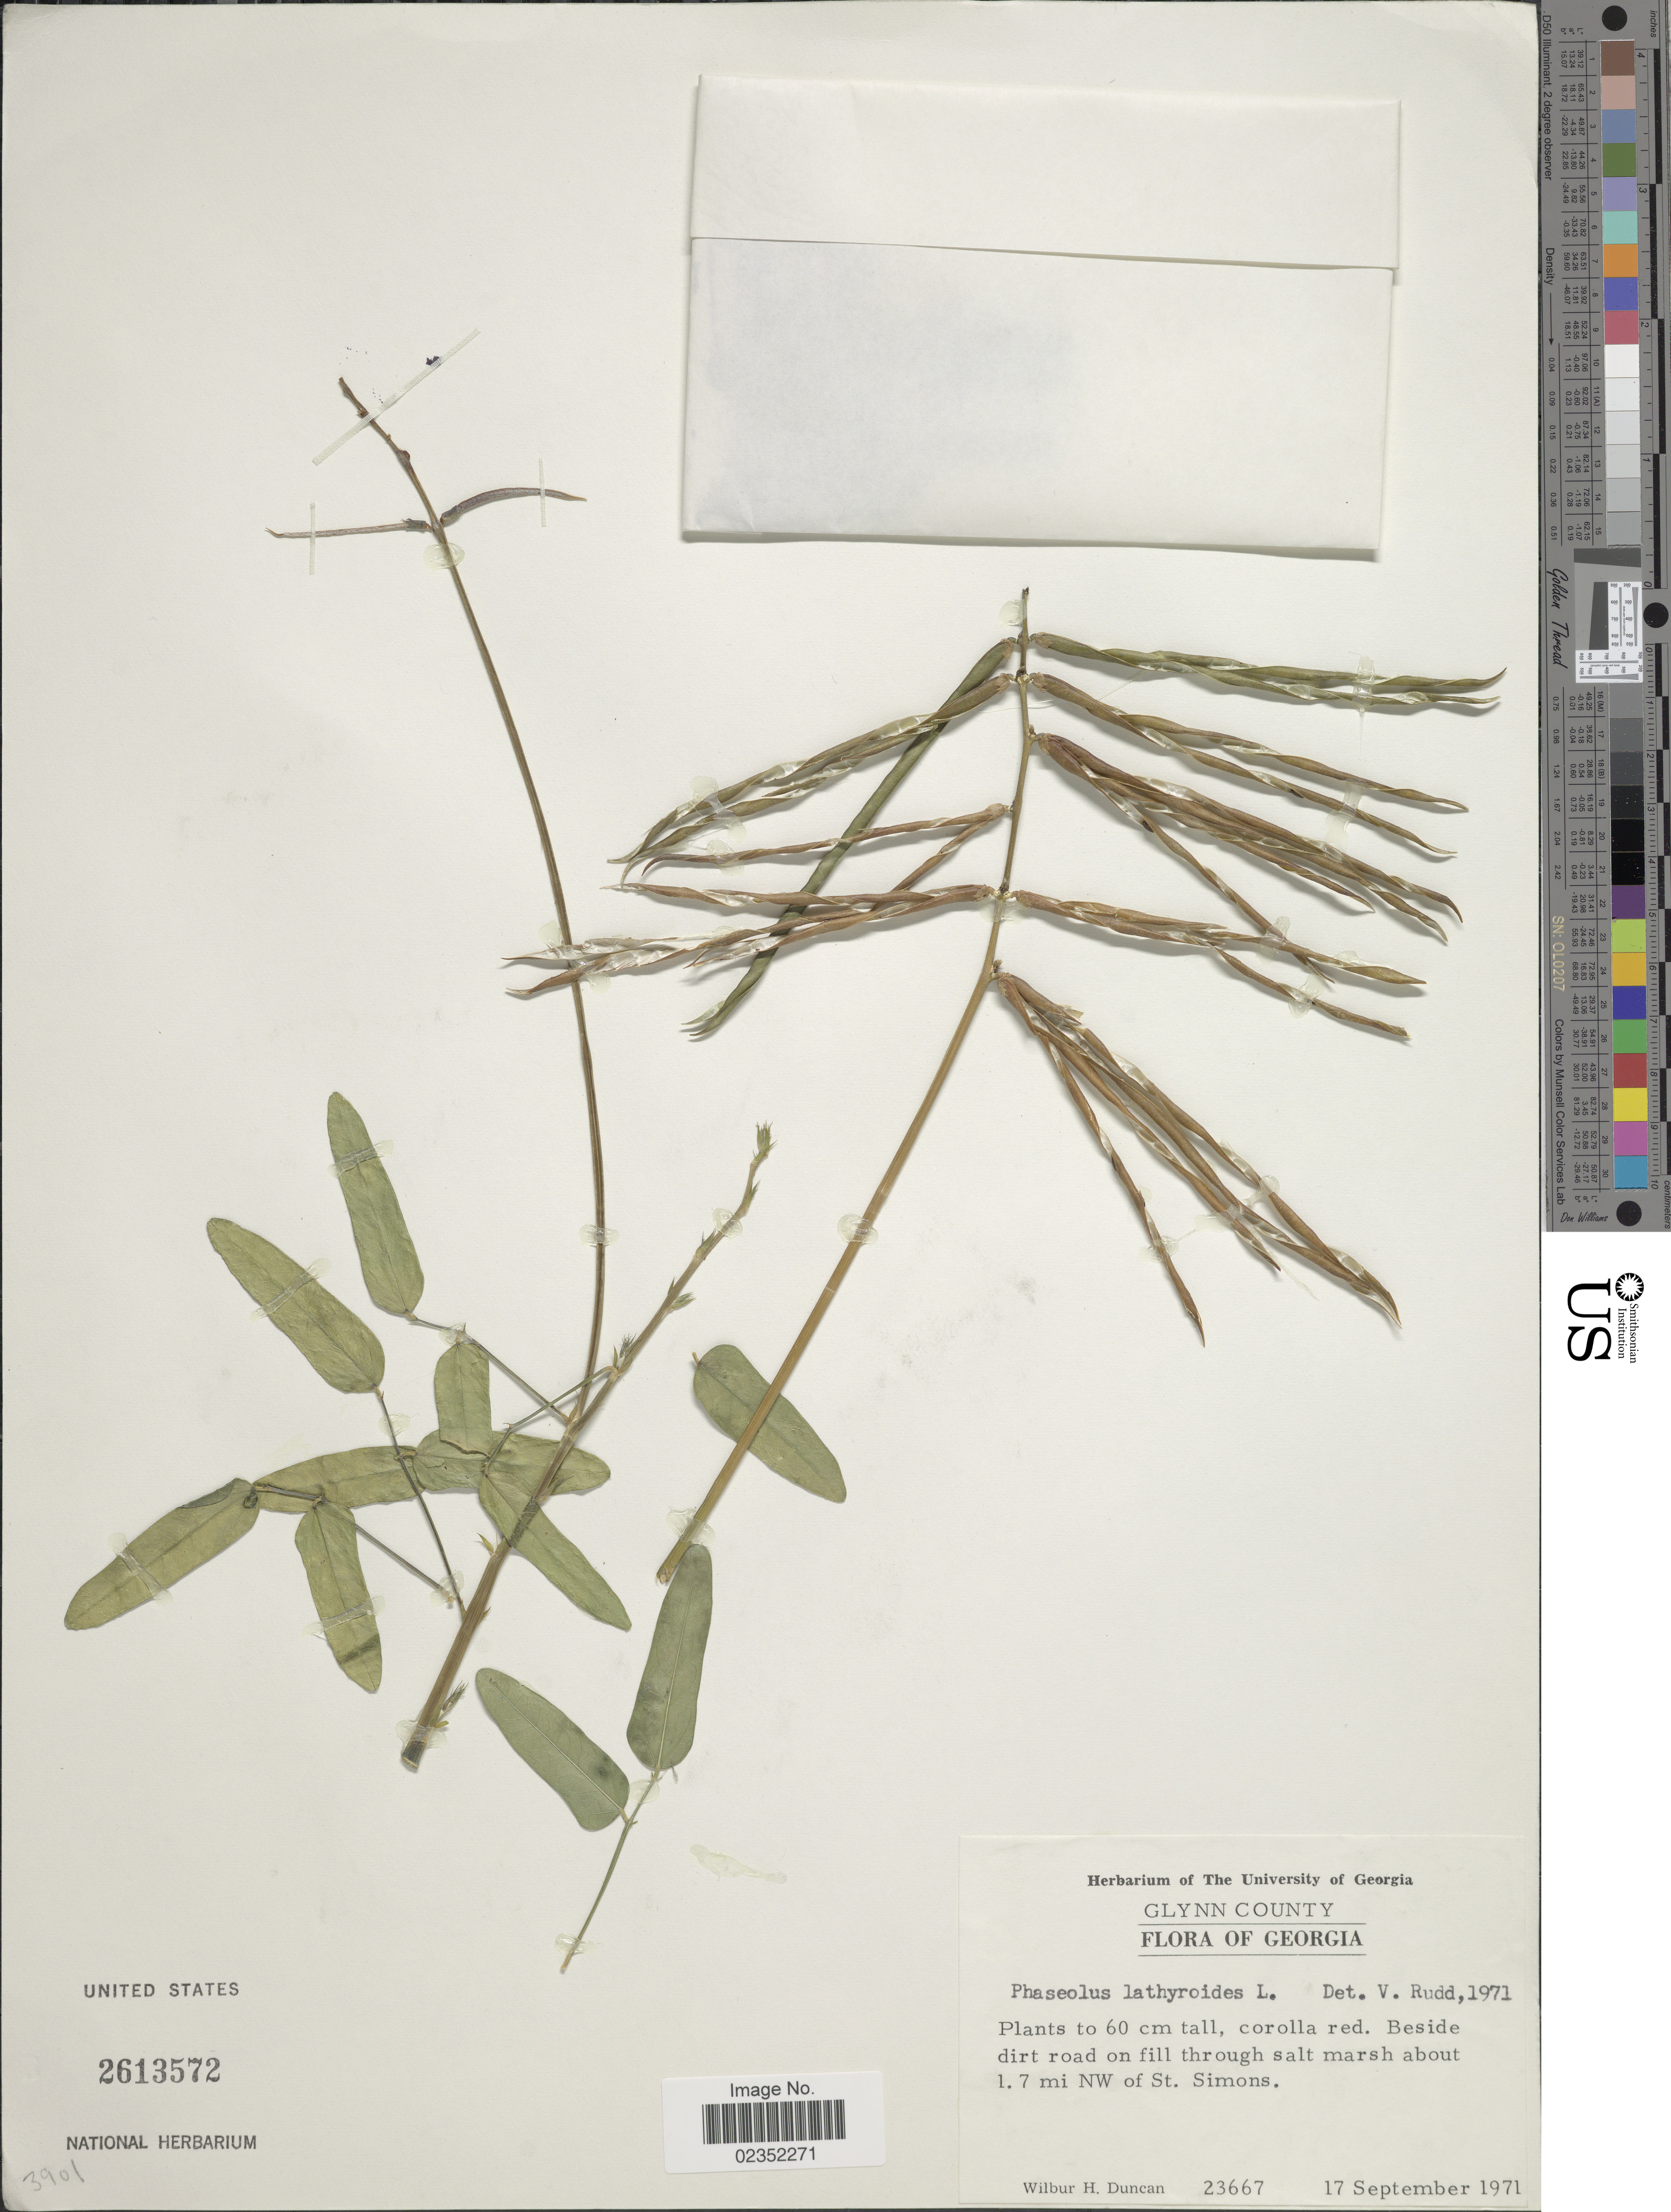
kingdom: Plantae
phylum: Tracheophyta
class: Magnoliopsida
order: Fabales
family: Fabaceae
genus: Macroptilium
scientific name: Macroptilium lathyroides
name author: (L.) Urb.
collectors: W. H. Duncan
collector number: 23667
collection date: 1971-09-17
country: United States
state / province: Georgia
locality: Glynn County. Georgia. Beside dirt road on fill through salt marsh about 1.7 mi NW of St. Simons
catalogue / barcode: US 2613572